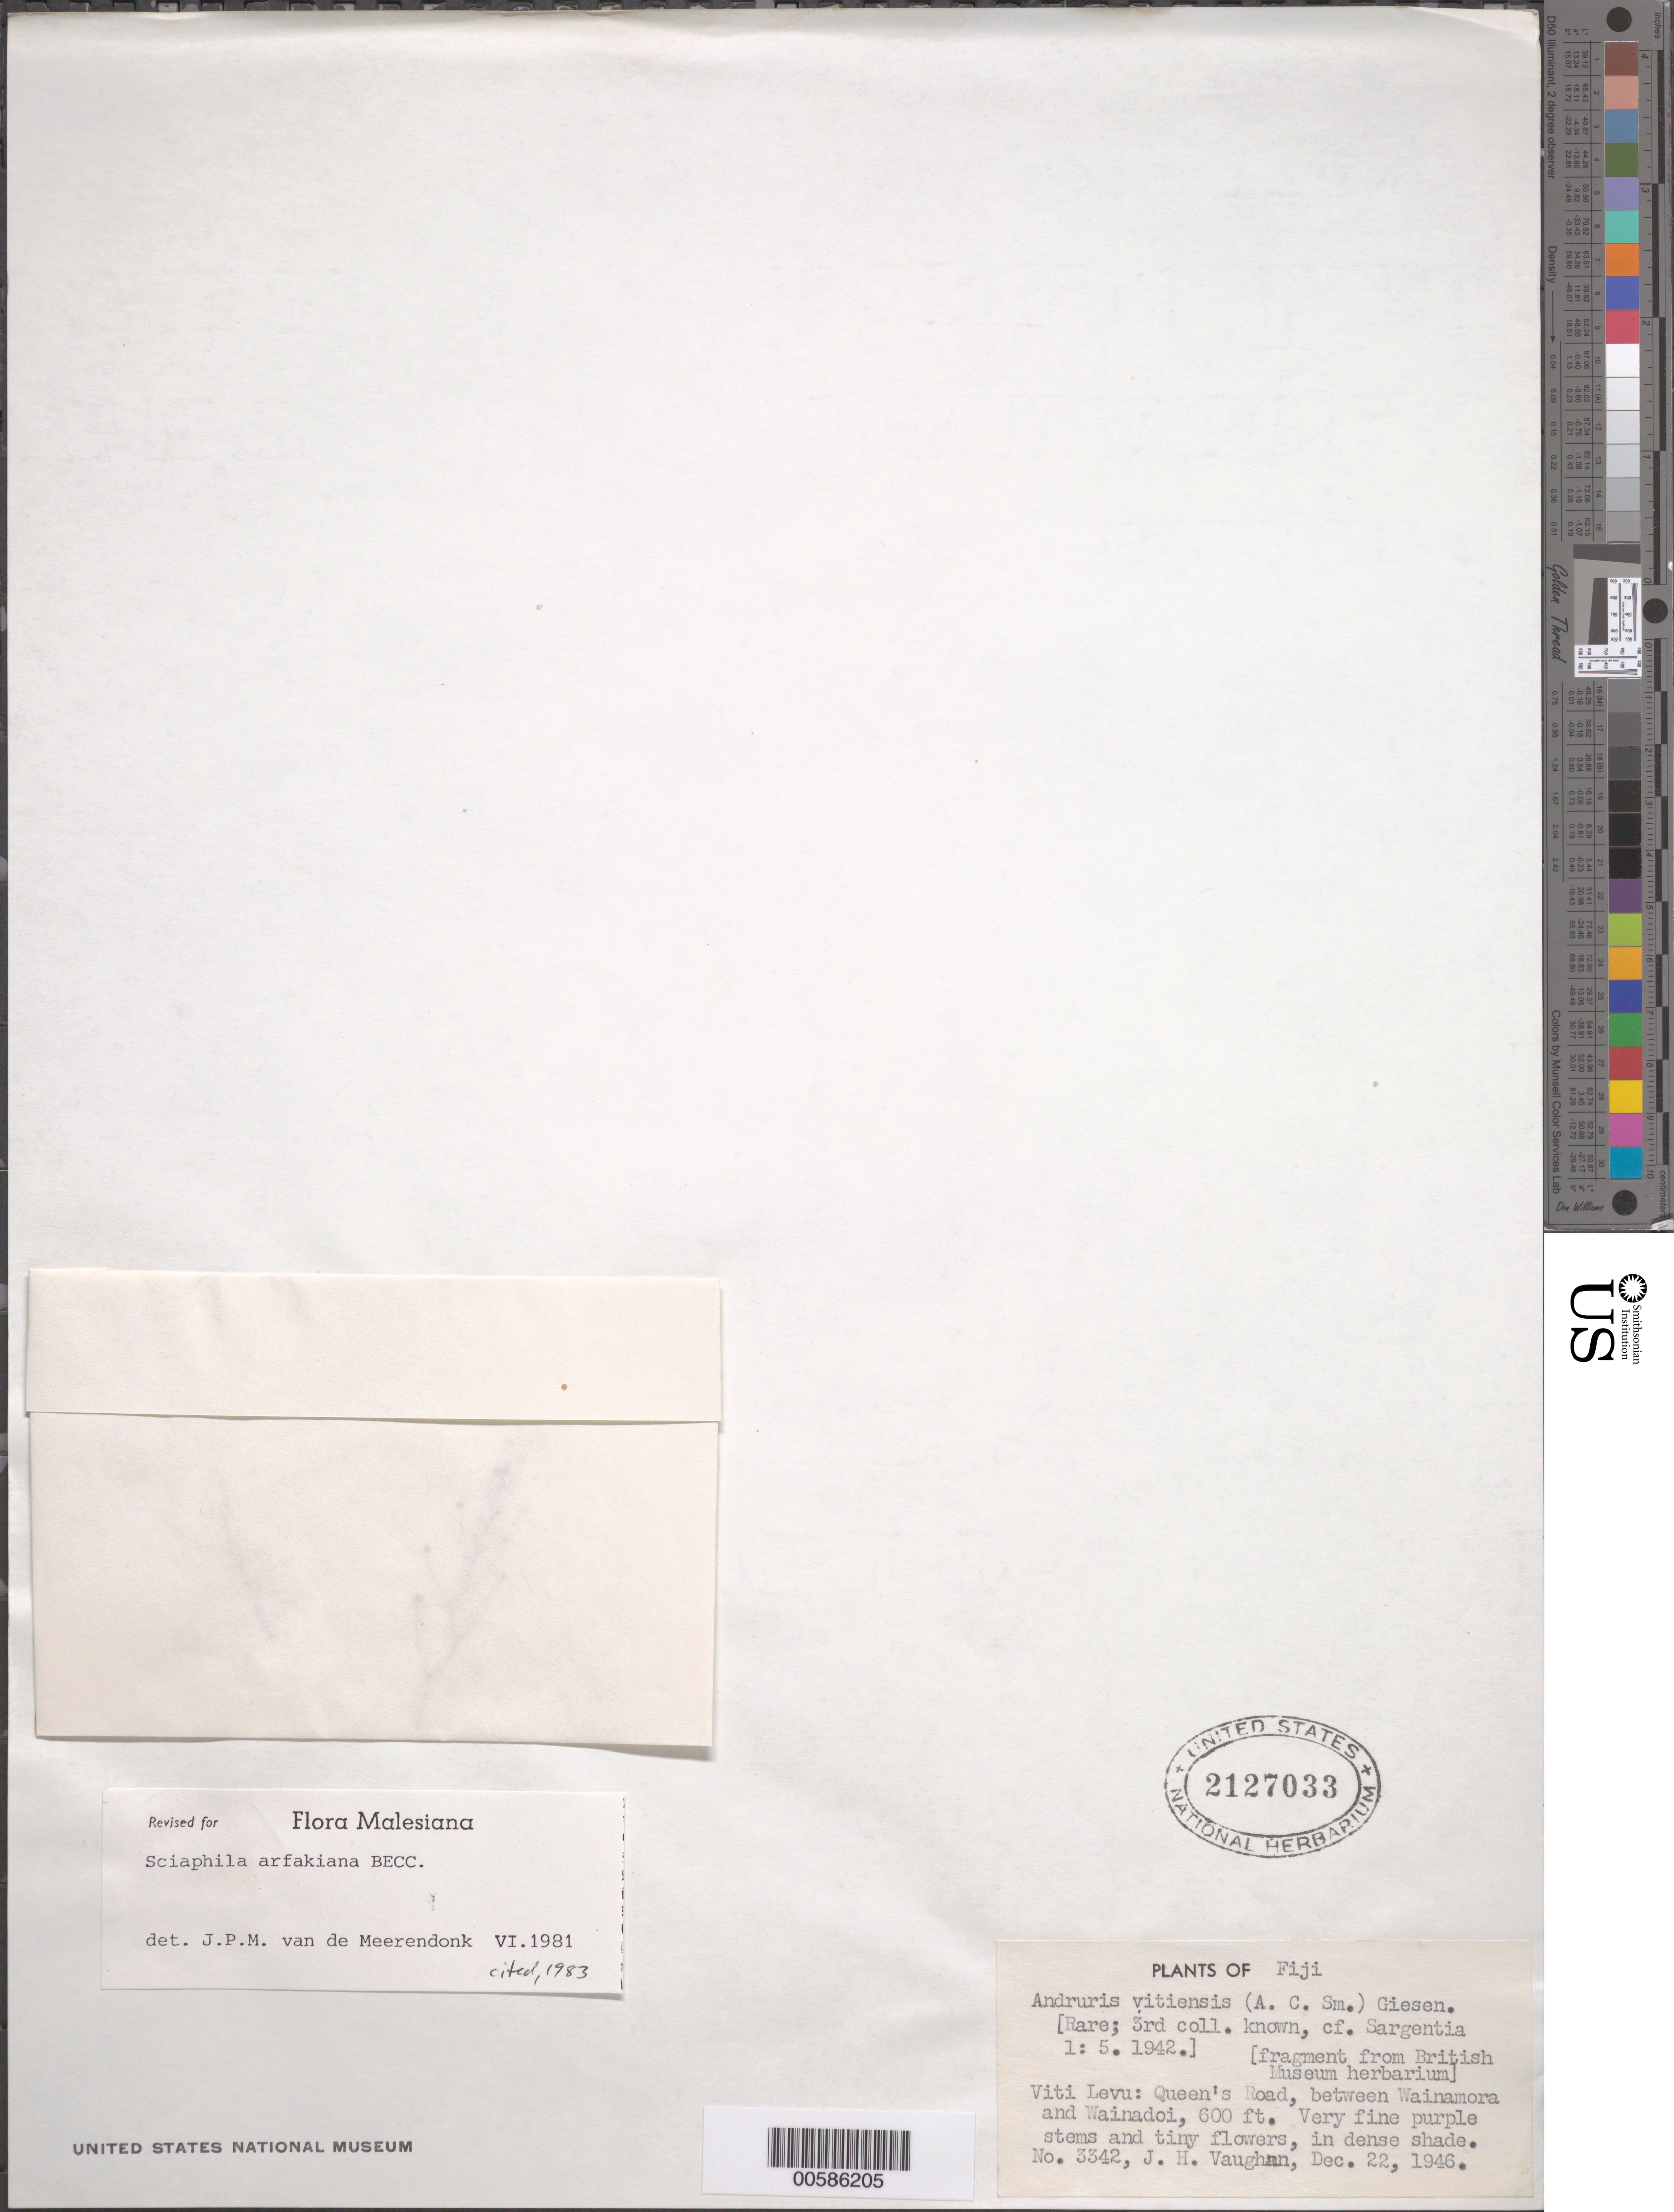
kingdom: Plantae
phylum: Tracheophyta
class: Liliopsida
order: Pandanales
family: Triuridaceae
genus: Sciaphila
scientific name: Sciaphila arfakiana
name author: Becc.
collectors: J. Vaughan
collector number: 3342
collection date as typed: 22 Dec 1946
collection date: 1946-12-22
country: Fiji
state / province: Central Division / Western Division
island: Viti Levu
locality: Viti levu, queen's road, between wainamora and wainadoi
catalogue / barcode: US 2127033